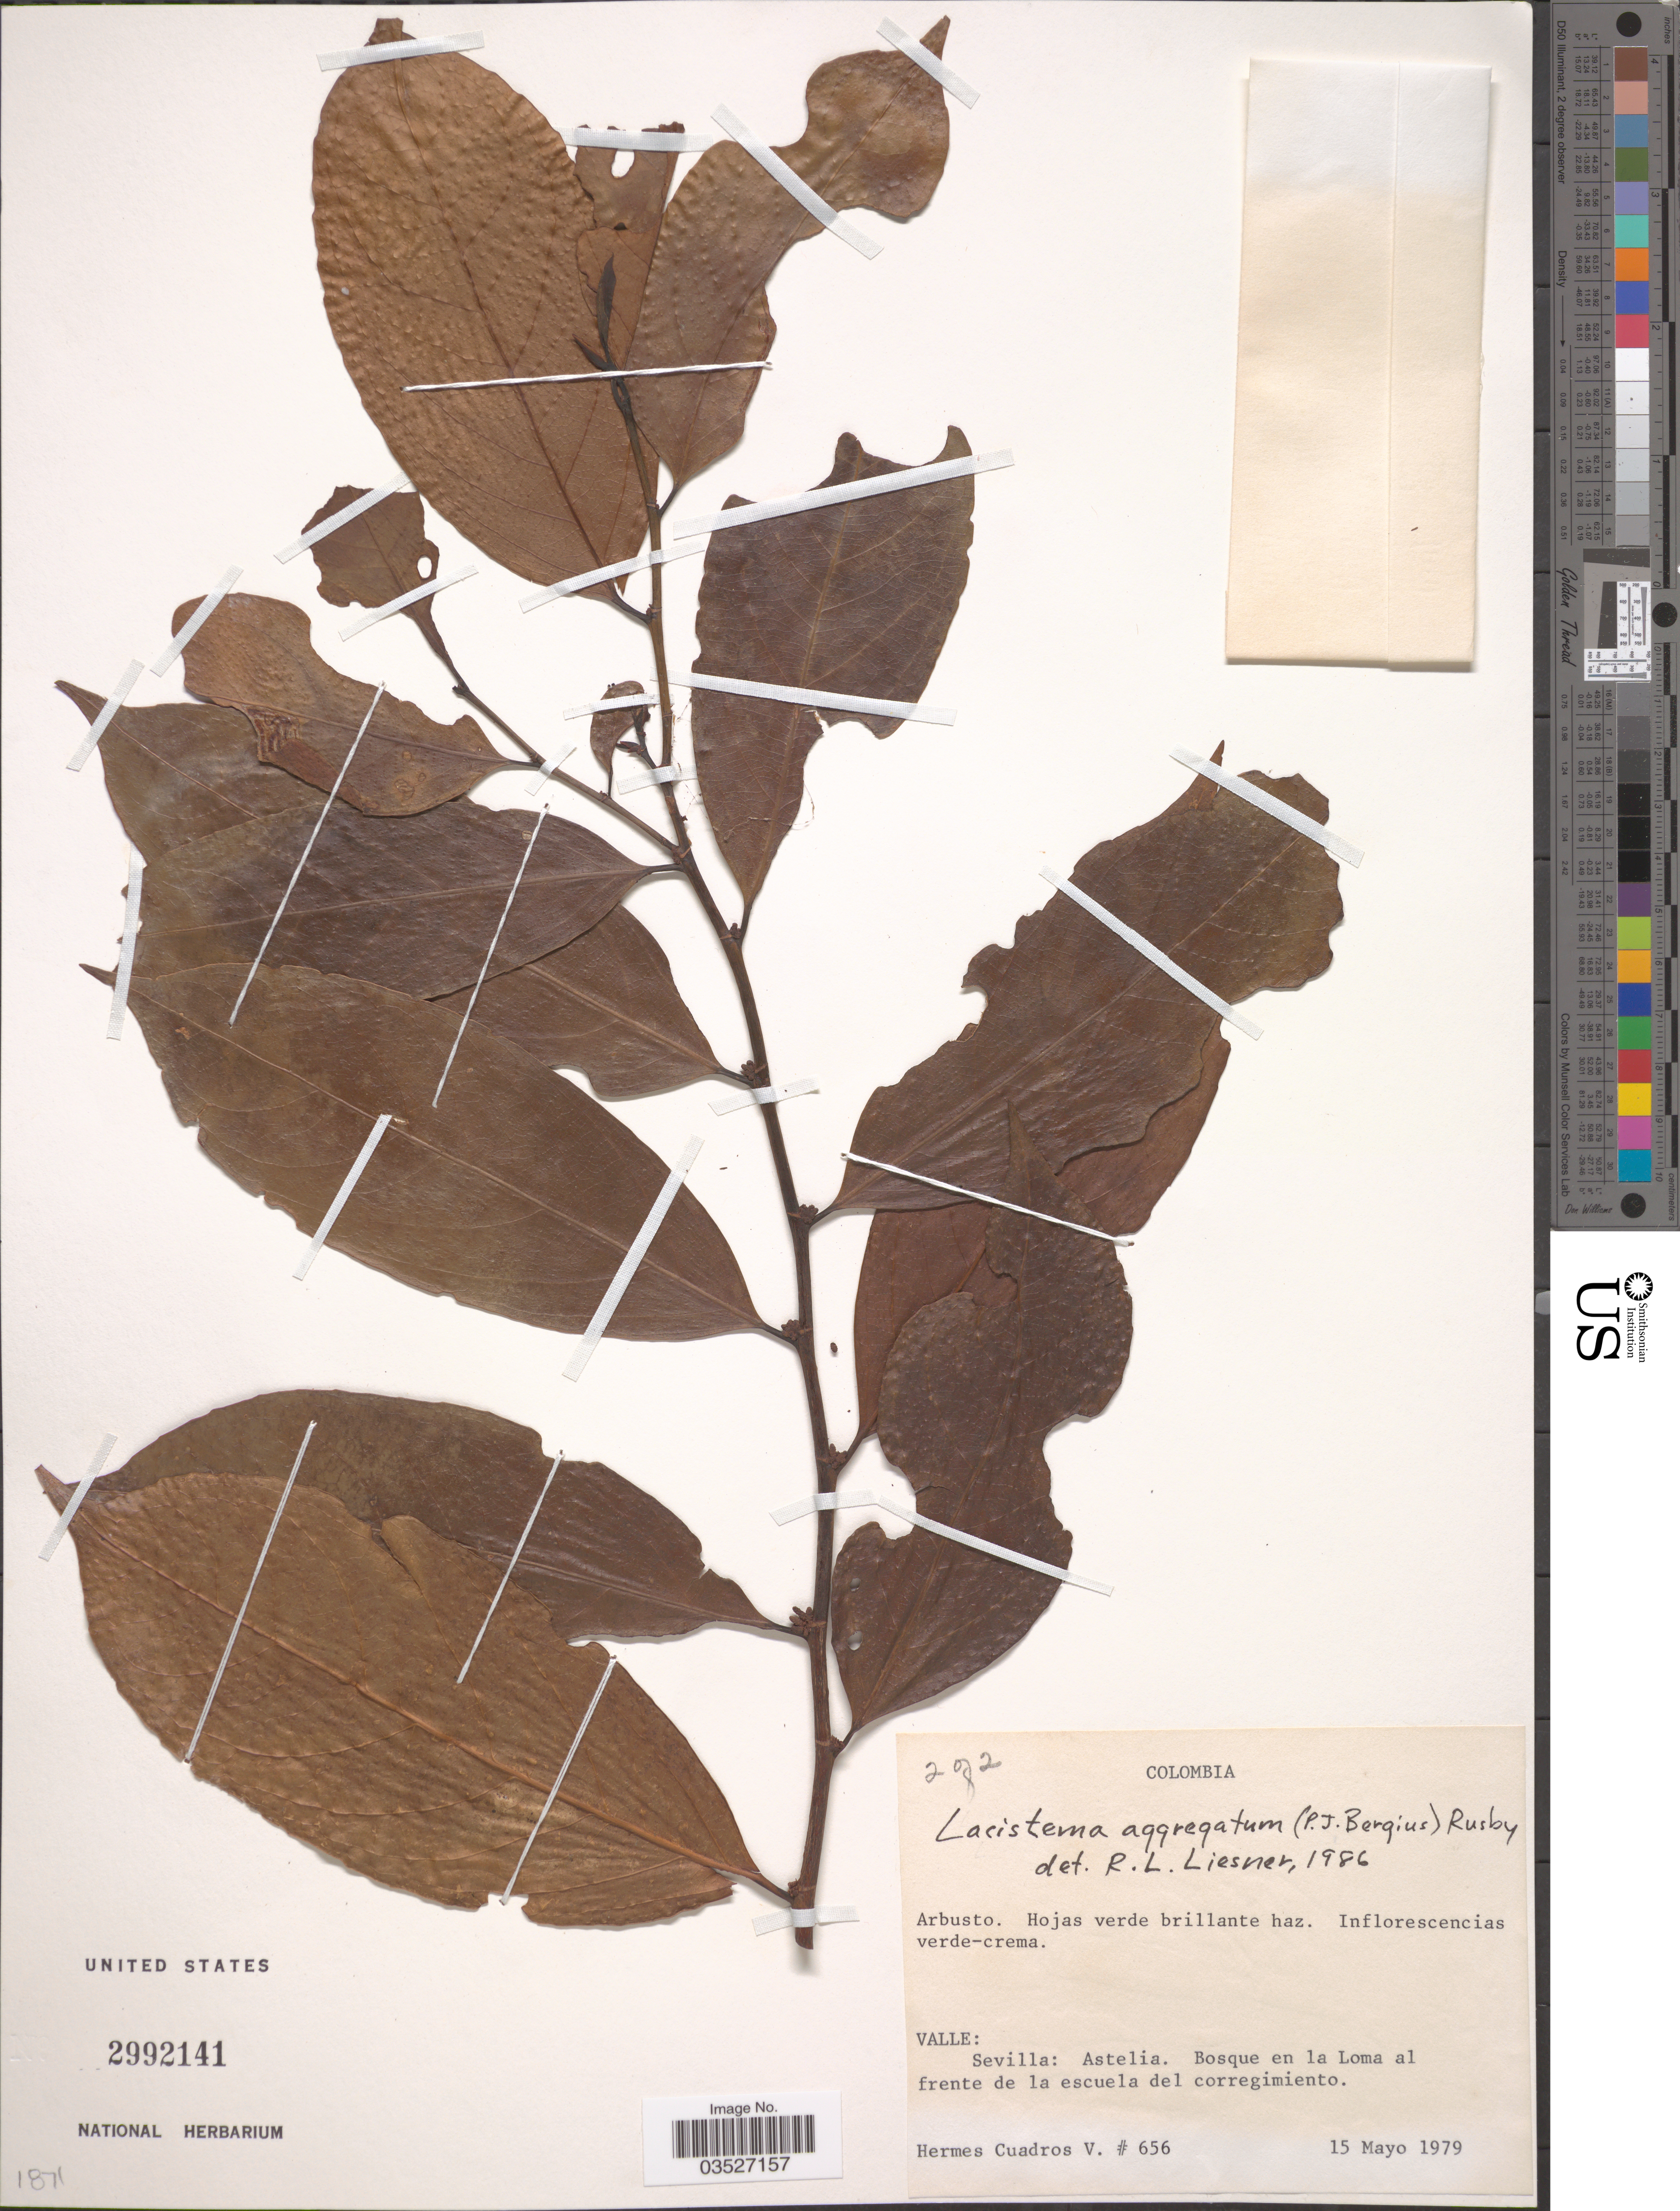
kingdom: Plantae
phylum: Tracheophyta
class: Magnoliopsida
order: Malpighiales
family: Lacistemataceae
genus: Lacistema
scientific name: Lacistema aggregatum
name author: (P.J. Bergius) Rusby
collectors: H. Cuadros V.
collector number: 656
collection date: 1979-05-15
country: Colombia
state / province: Valle del Cauca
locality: Valle: Sevilla: Astelia. Bosque en la Loma al frente de la escuela del corregimiento.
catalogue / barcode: US 2992141